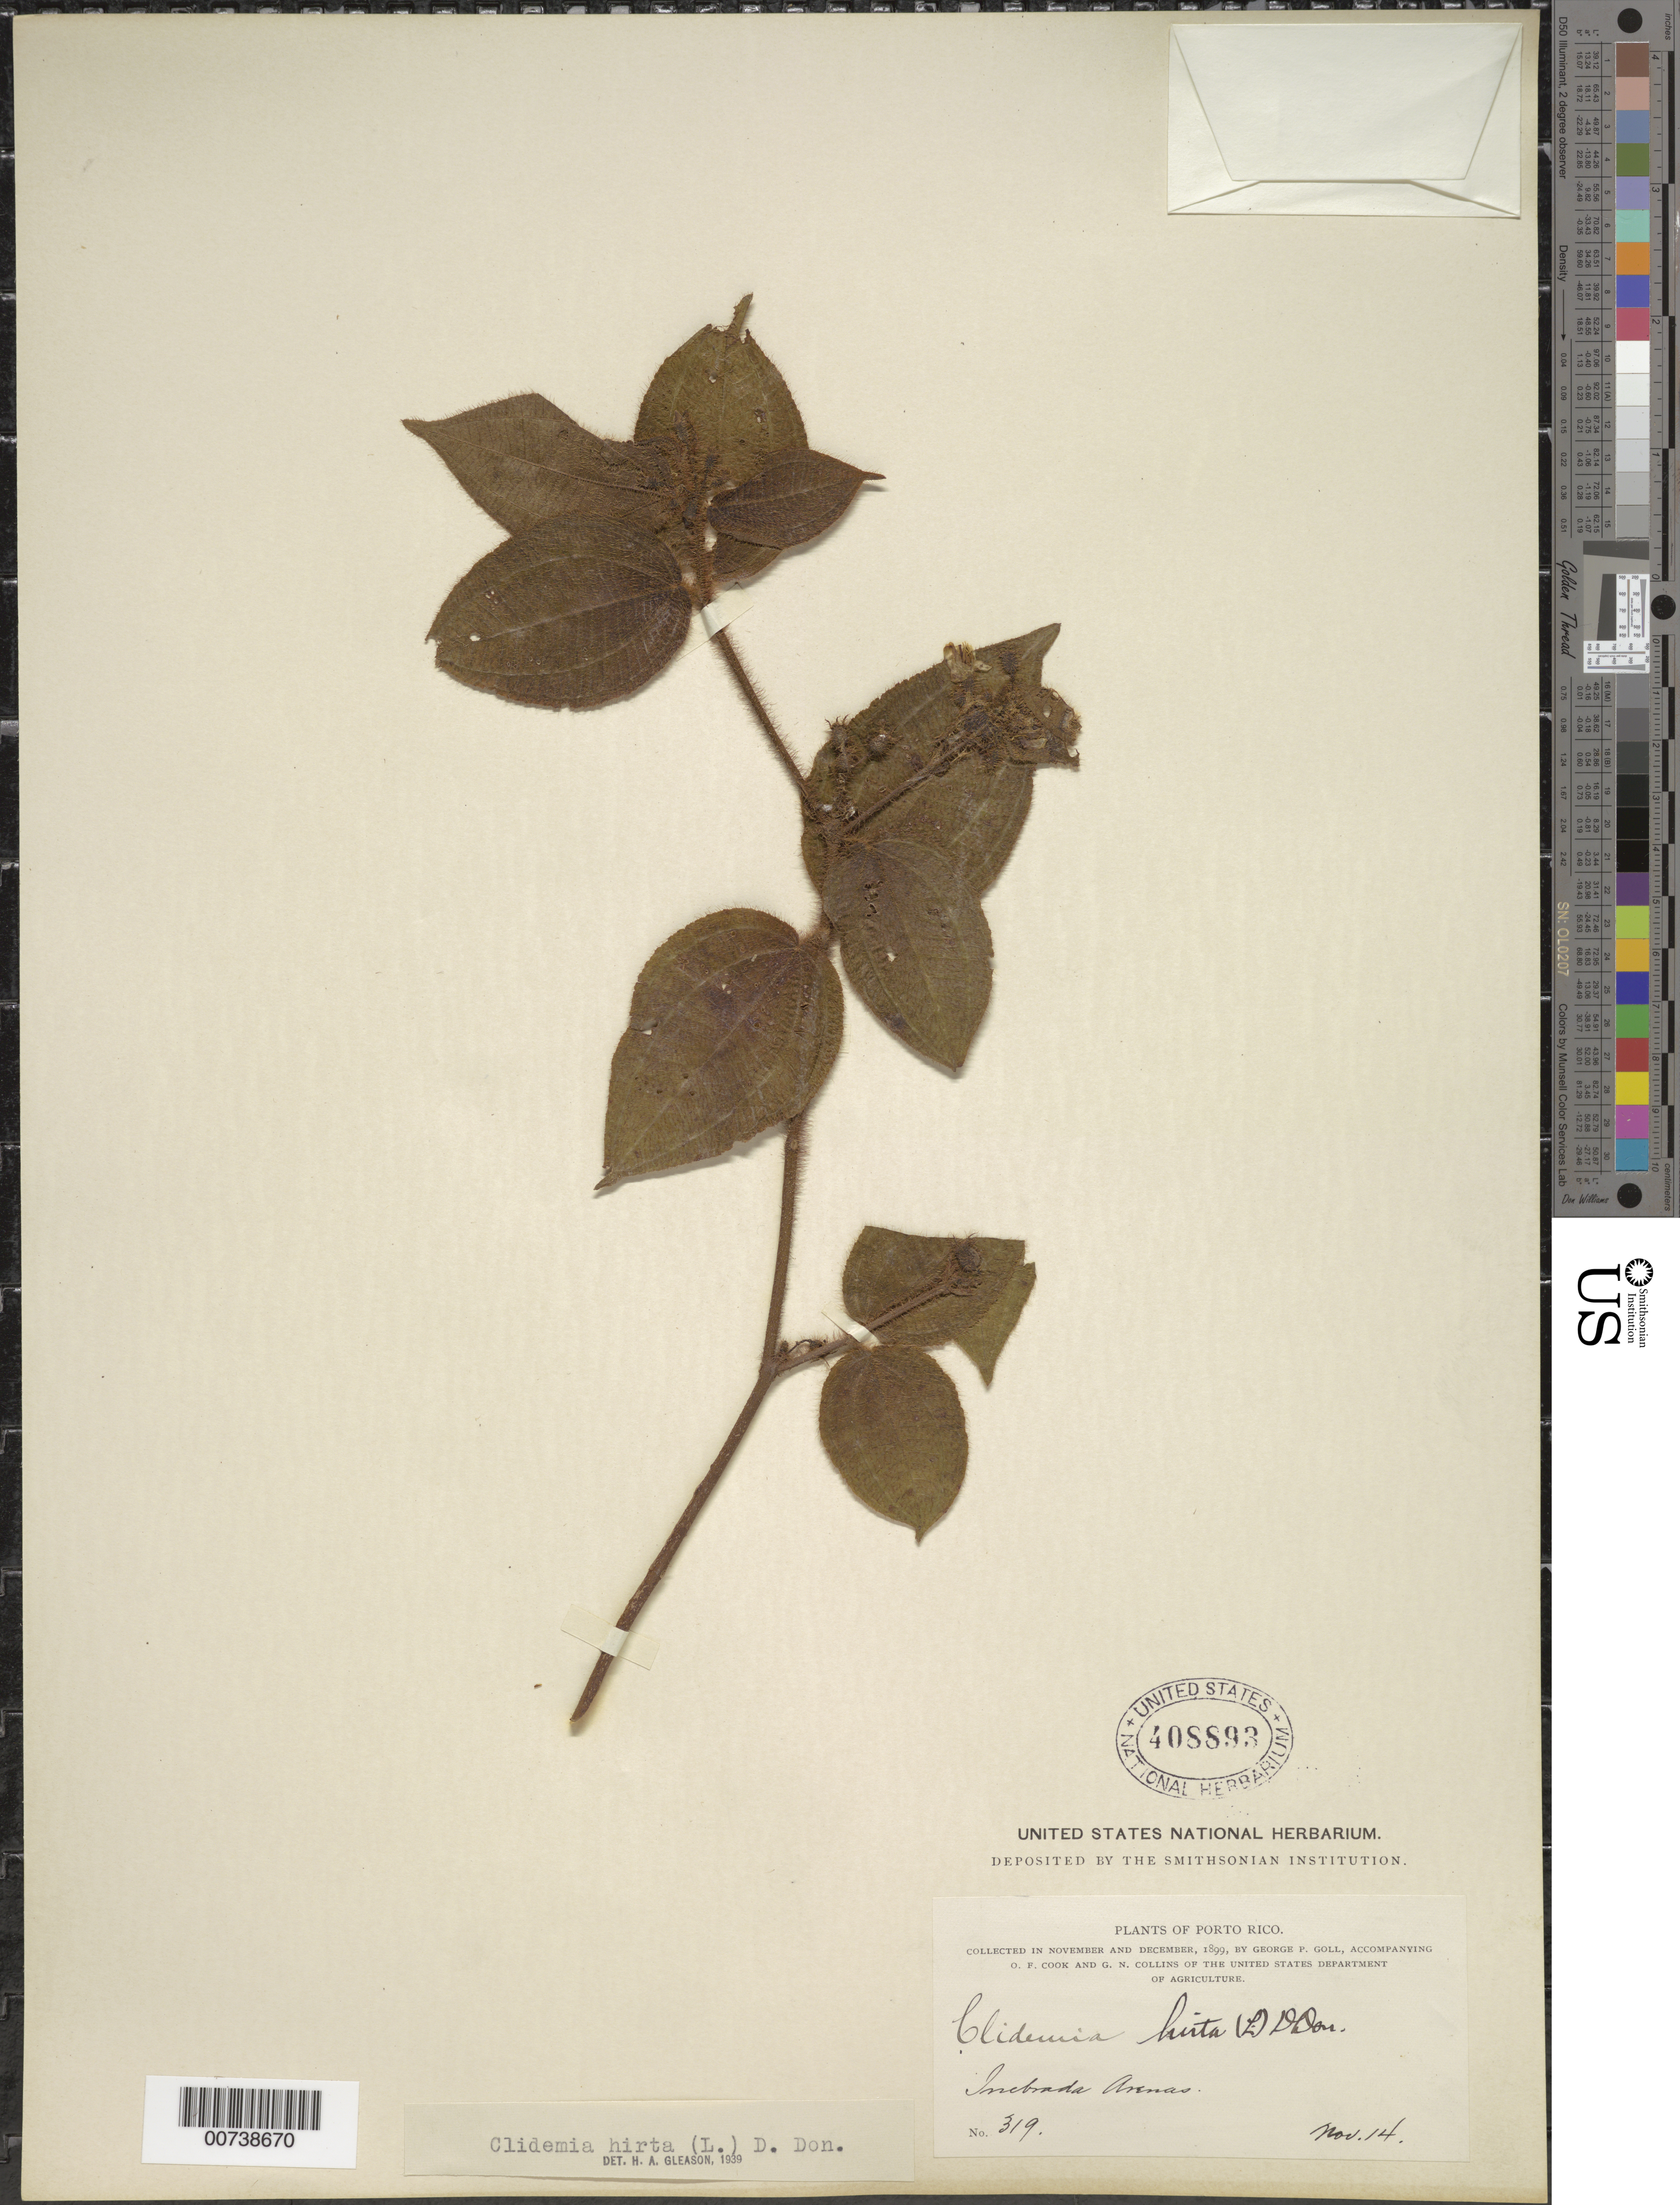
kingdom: Plantae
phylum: Tracheophyta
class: Magnoliopsida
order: Myrtales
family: Melastomataceae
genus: Clidemia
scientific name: Clidemia hirta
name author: (L.) D. Don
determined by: Gleason, H. A.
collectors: G. Goll, O. F. Cook & G. N. Collins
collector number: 319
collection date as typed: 14 Nov 1899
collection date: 1899-11-14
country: Puerto Rico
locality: Quebrada Arenas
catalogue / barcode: US 408893